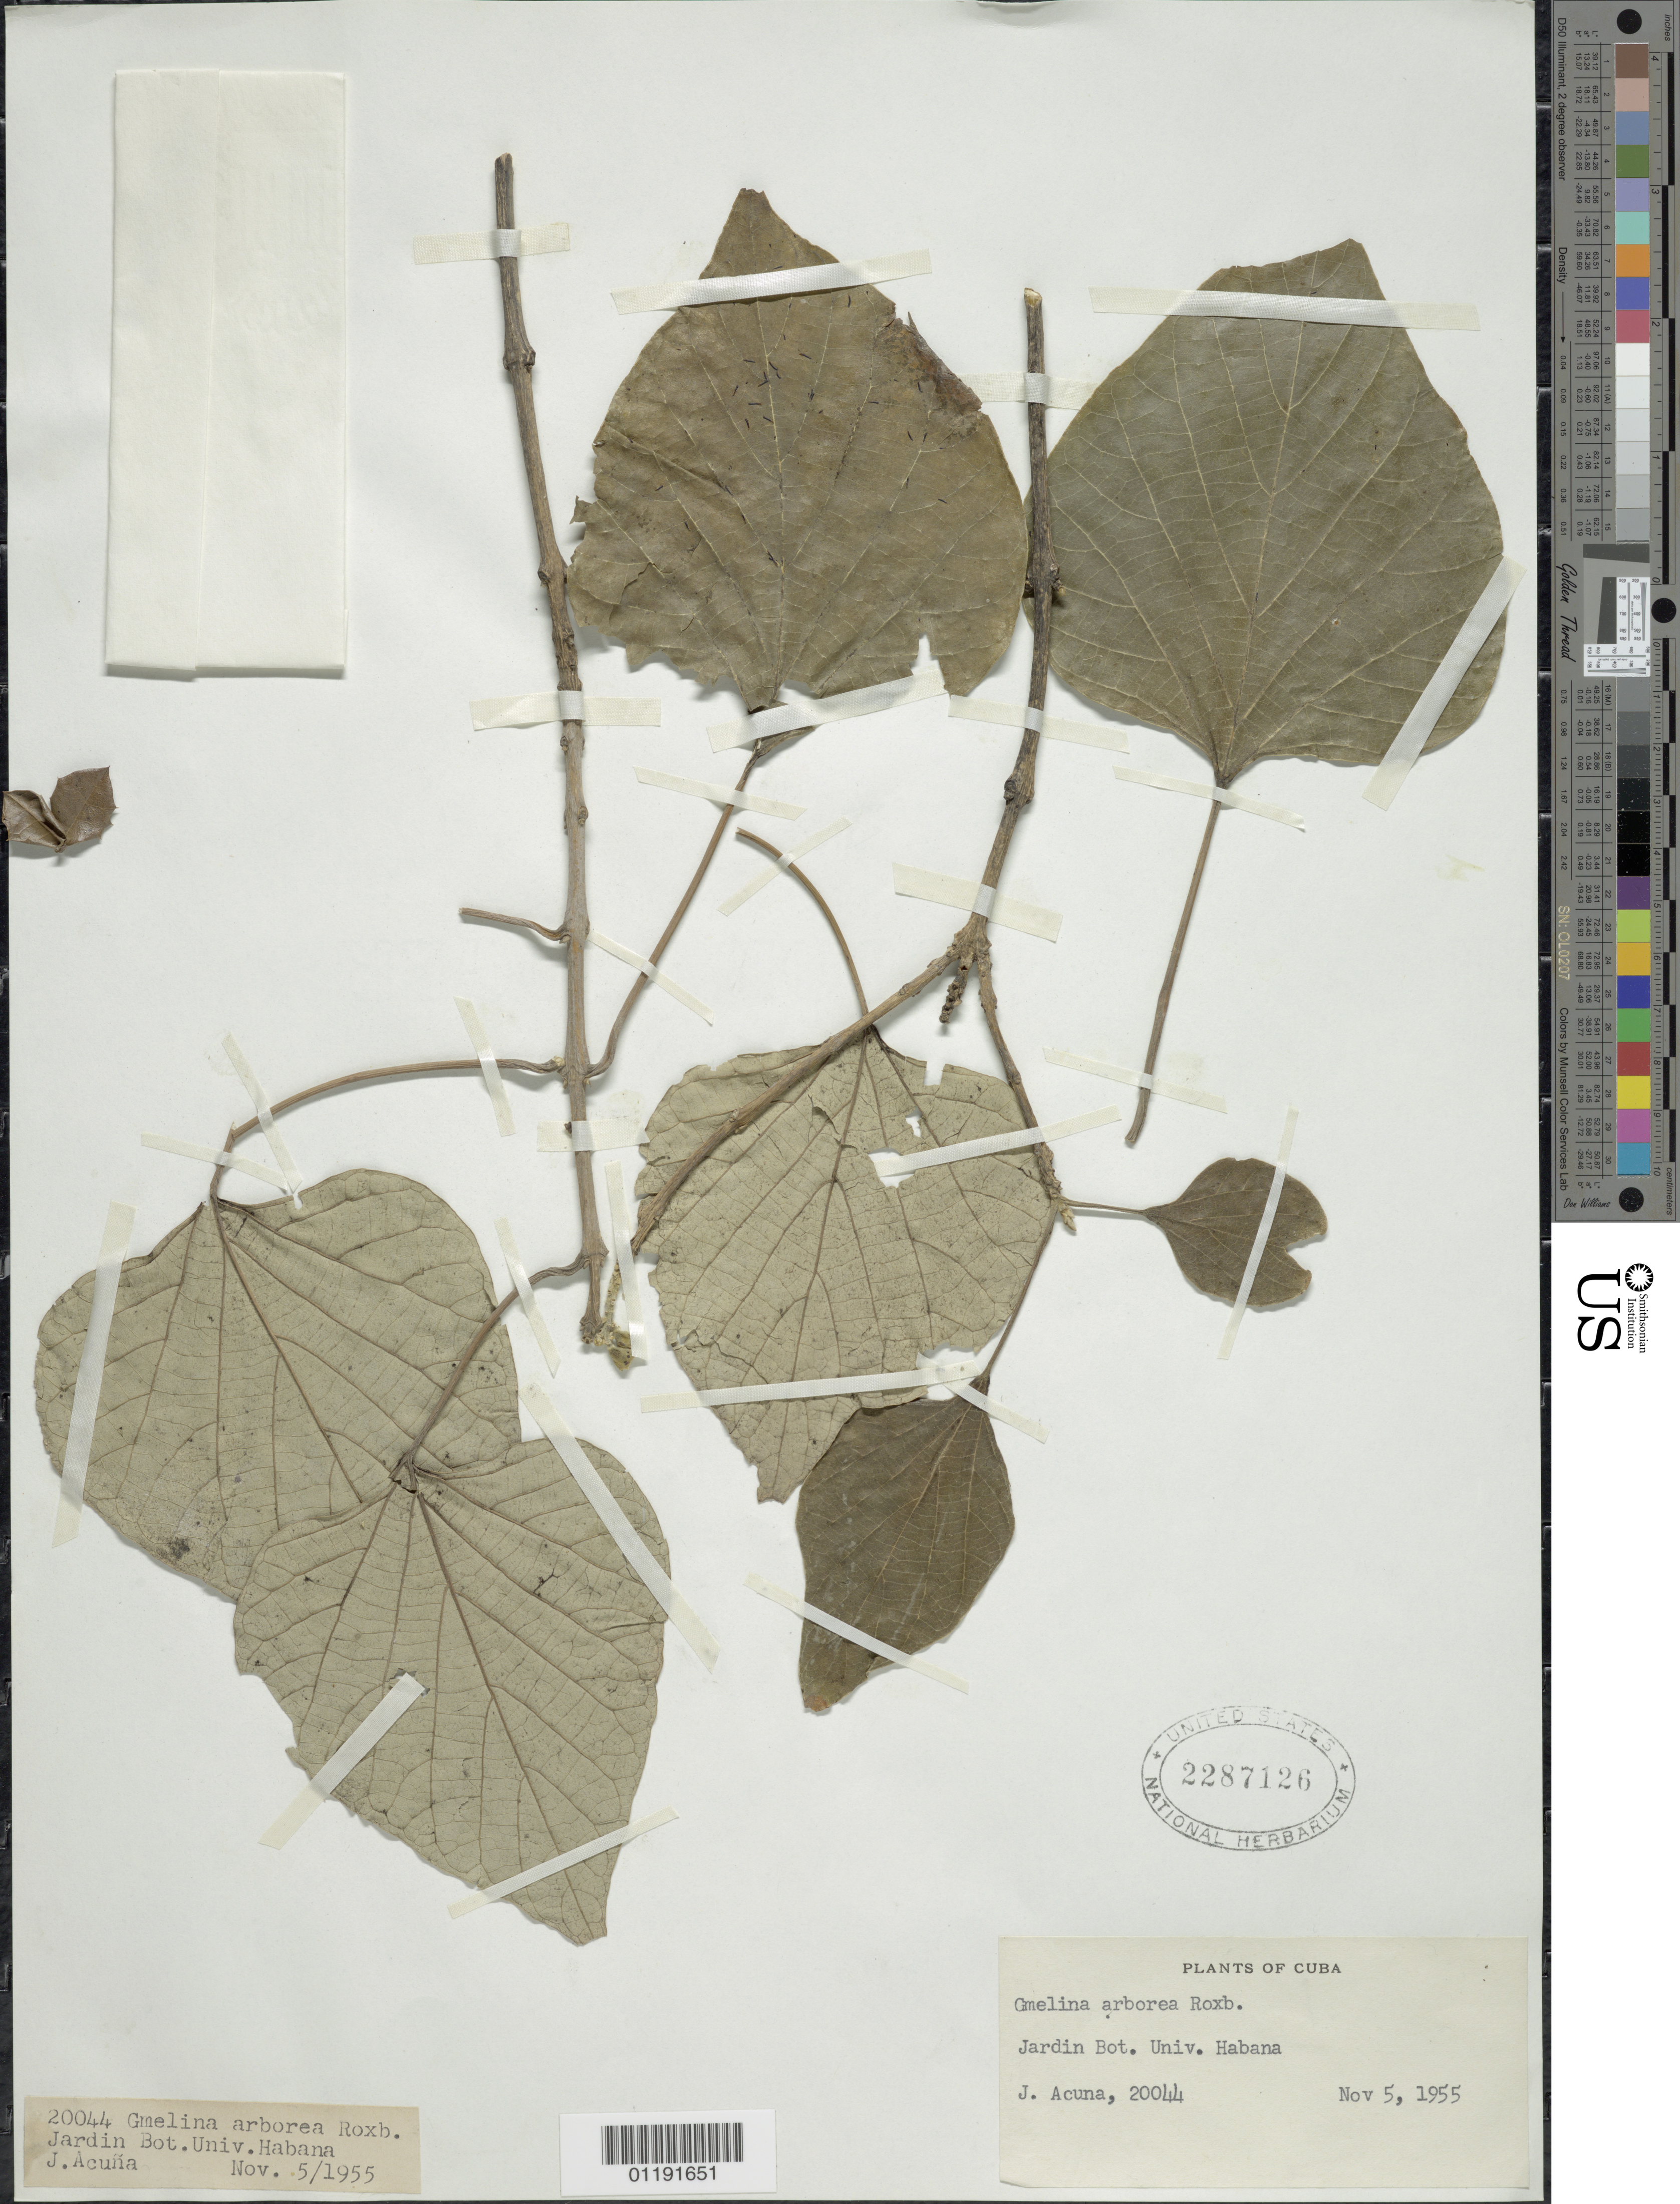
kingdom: Plantae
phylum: Tracheophyta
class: Magnoliopsida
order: Lamiales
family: Lamiaceae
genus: Gmelina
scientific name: Gmelina arborea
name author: Roxb. ex Sm.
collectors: J. Acuña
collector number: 20044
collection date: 1955-11-05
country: Cuba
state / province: La Habana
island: Cuba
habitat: Garden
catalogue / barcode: US 2287126